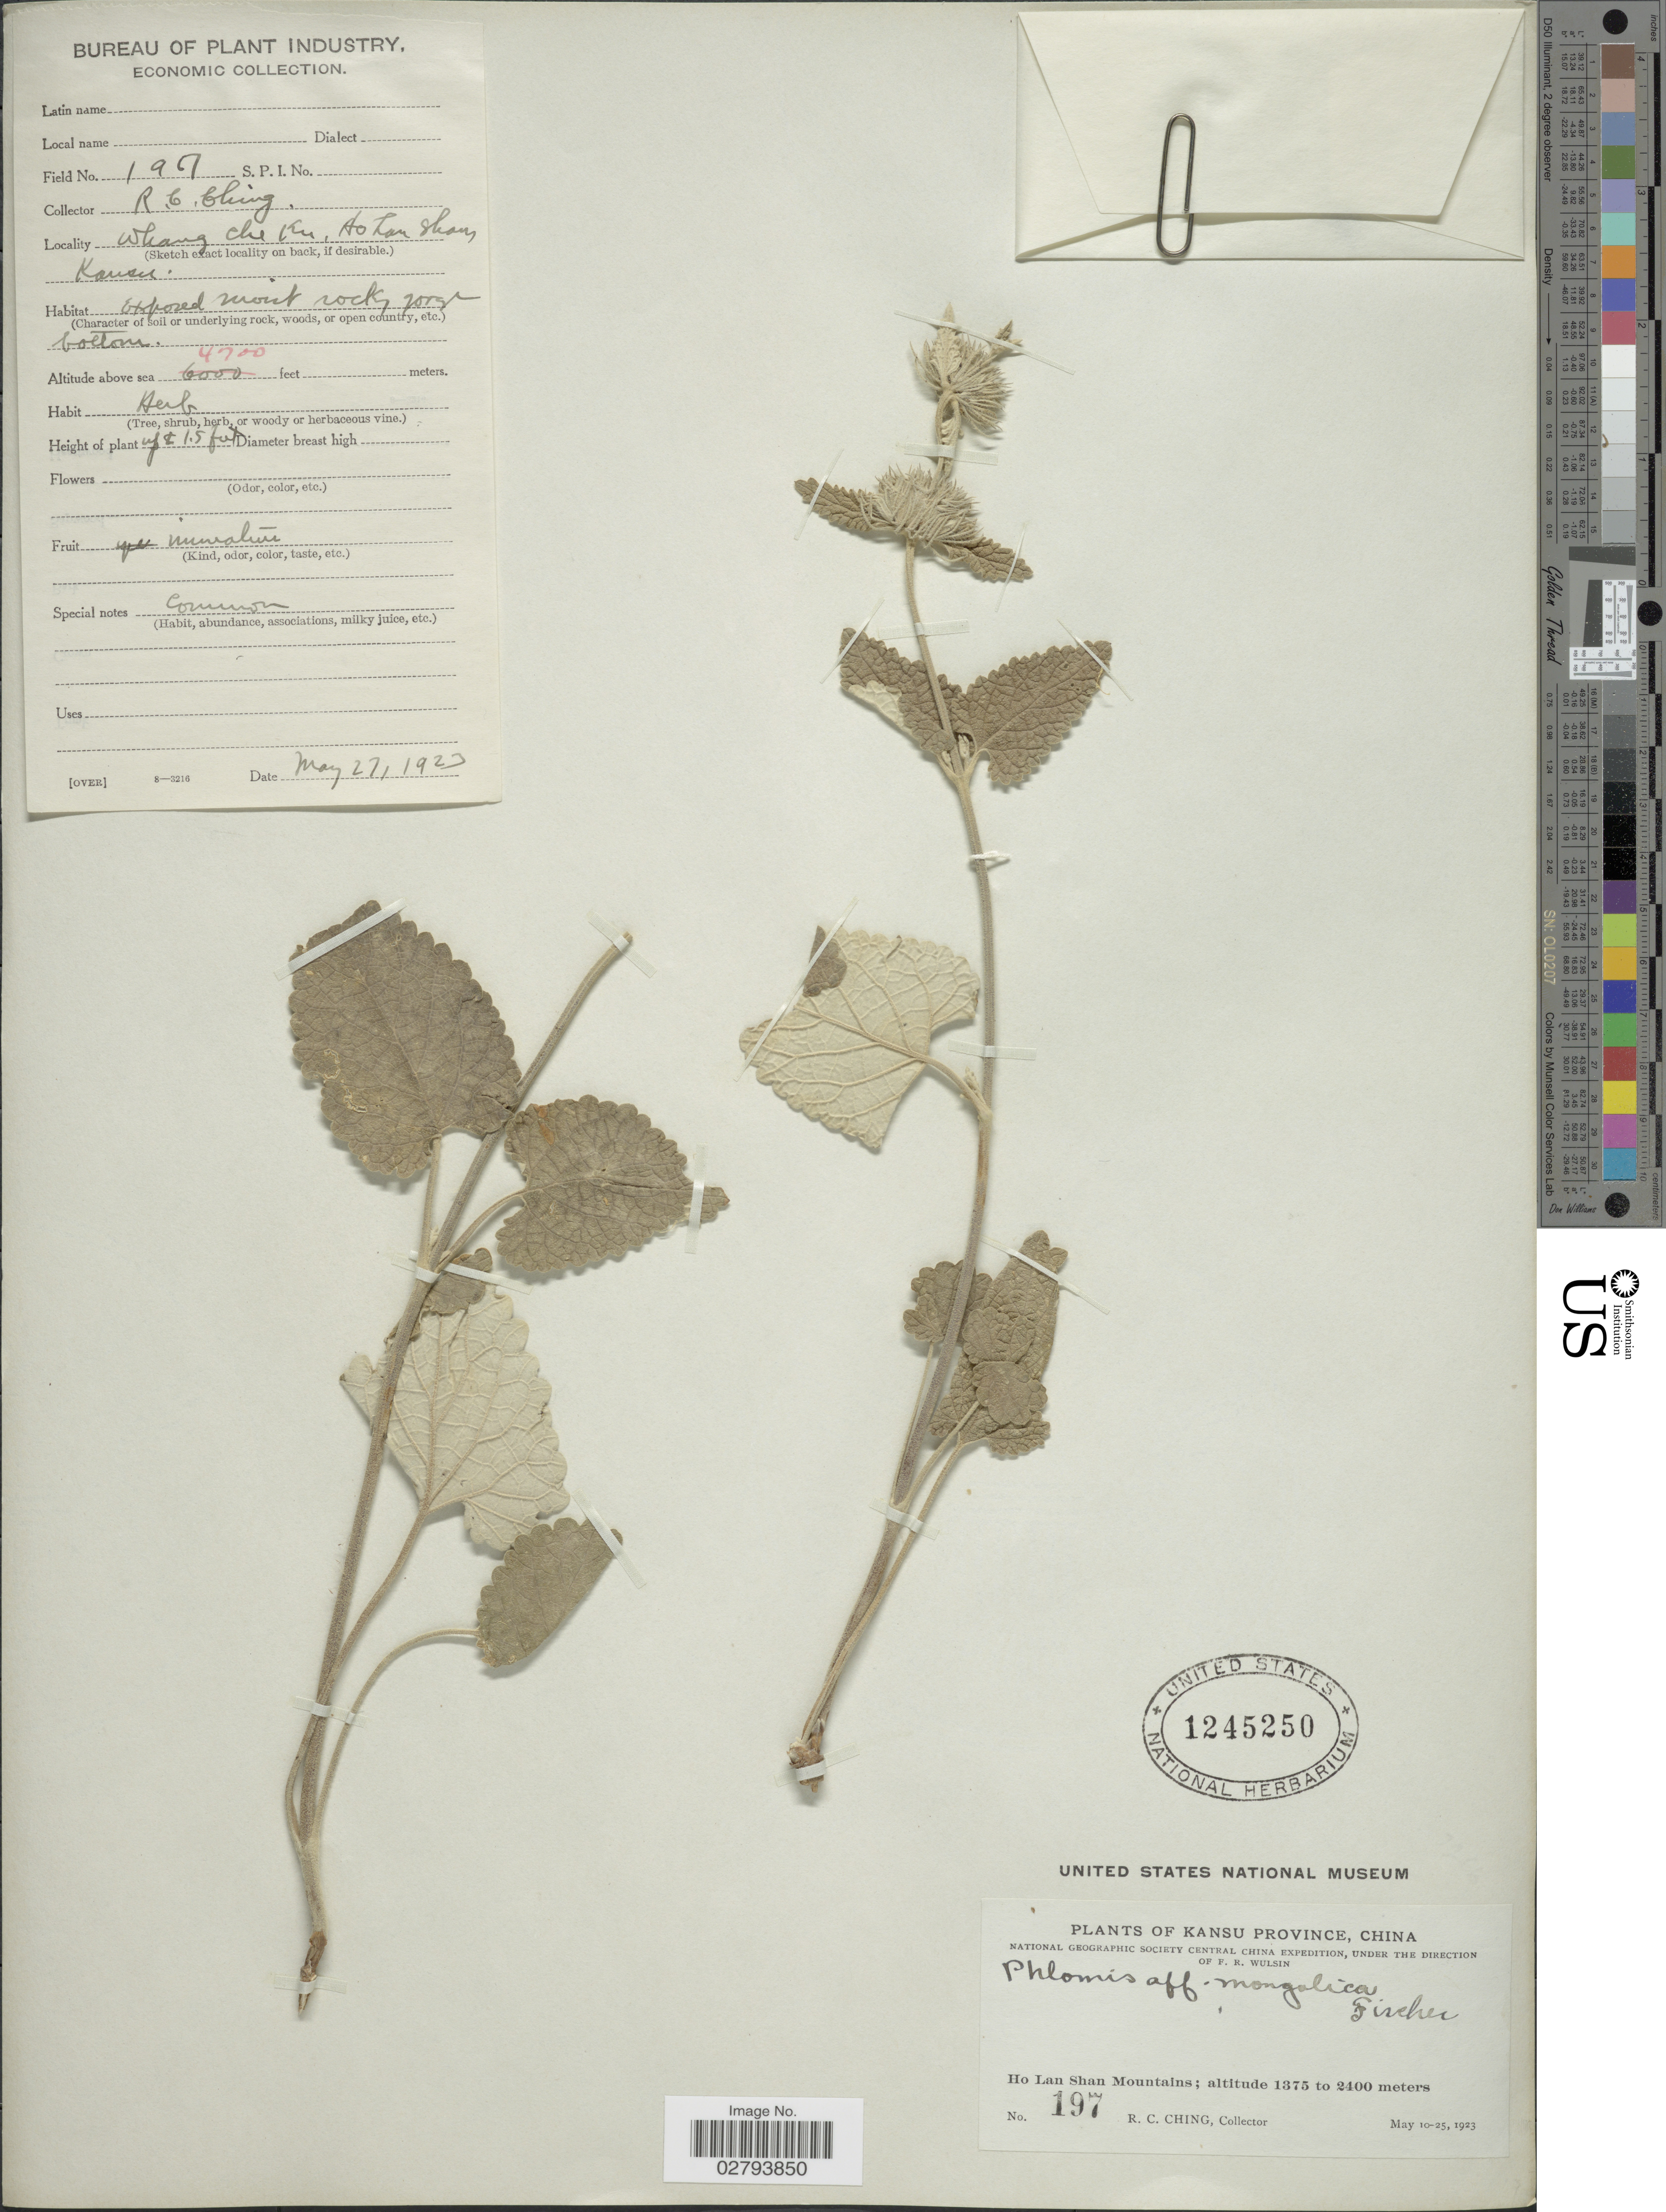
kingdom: Plantae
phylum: Tracheophyta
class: Magnoliopsida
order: Lamiales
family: Lamiaceae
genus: Phlomoides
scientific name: Phlomoides mongolica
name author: (Turcz.) Kamelin & A.L. Budantzev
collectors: R. C. Ching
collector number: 197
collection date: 1923-05-27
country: China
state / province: Gansu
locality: Kansu Province, Ho Lan Shan Mountains, Whang Che Ku, Ho Lan Shang.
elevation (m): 1433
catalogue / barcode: US 1245250